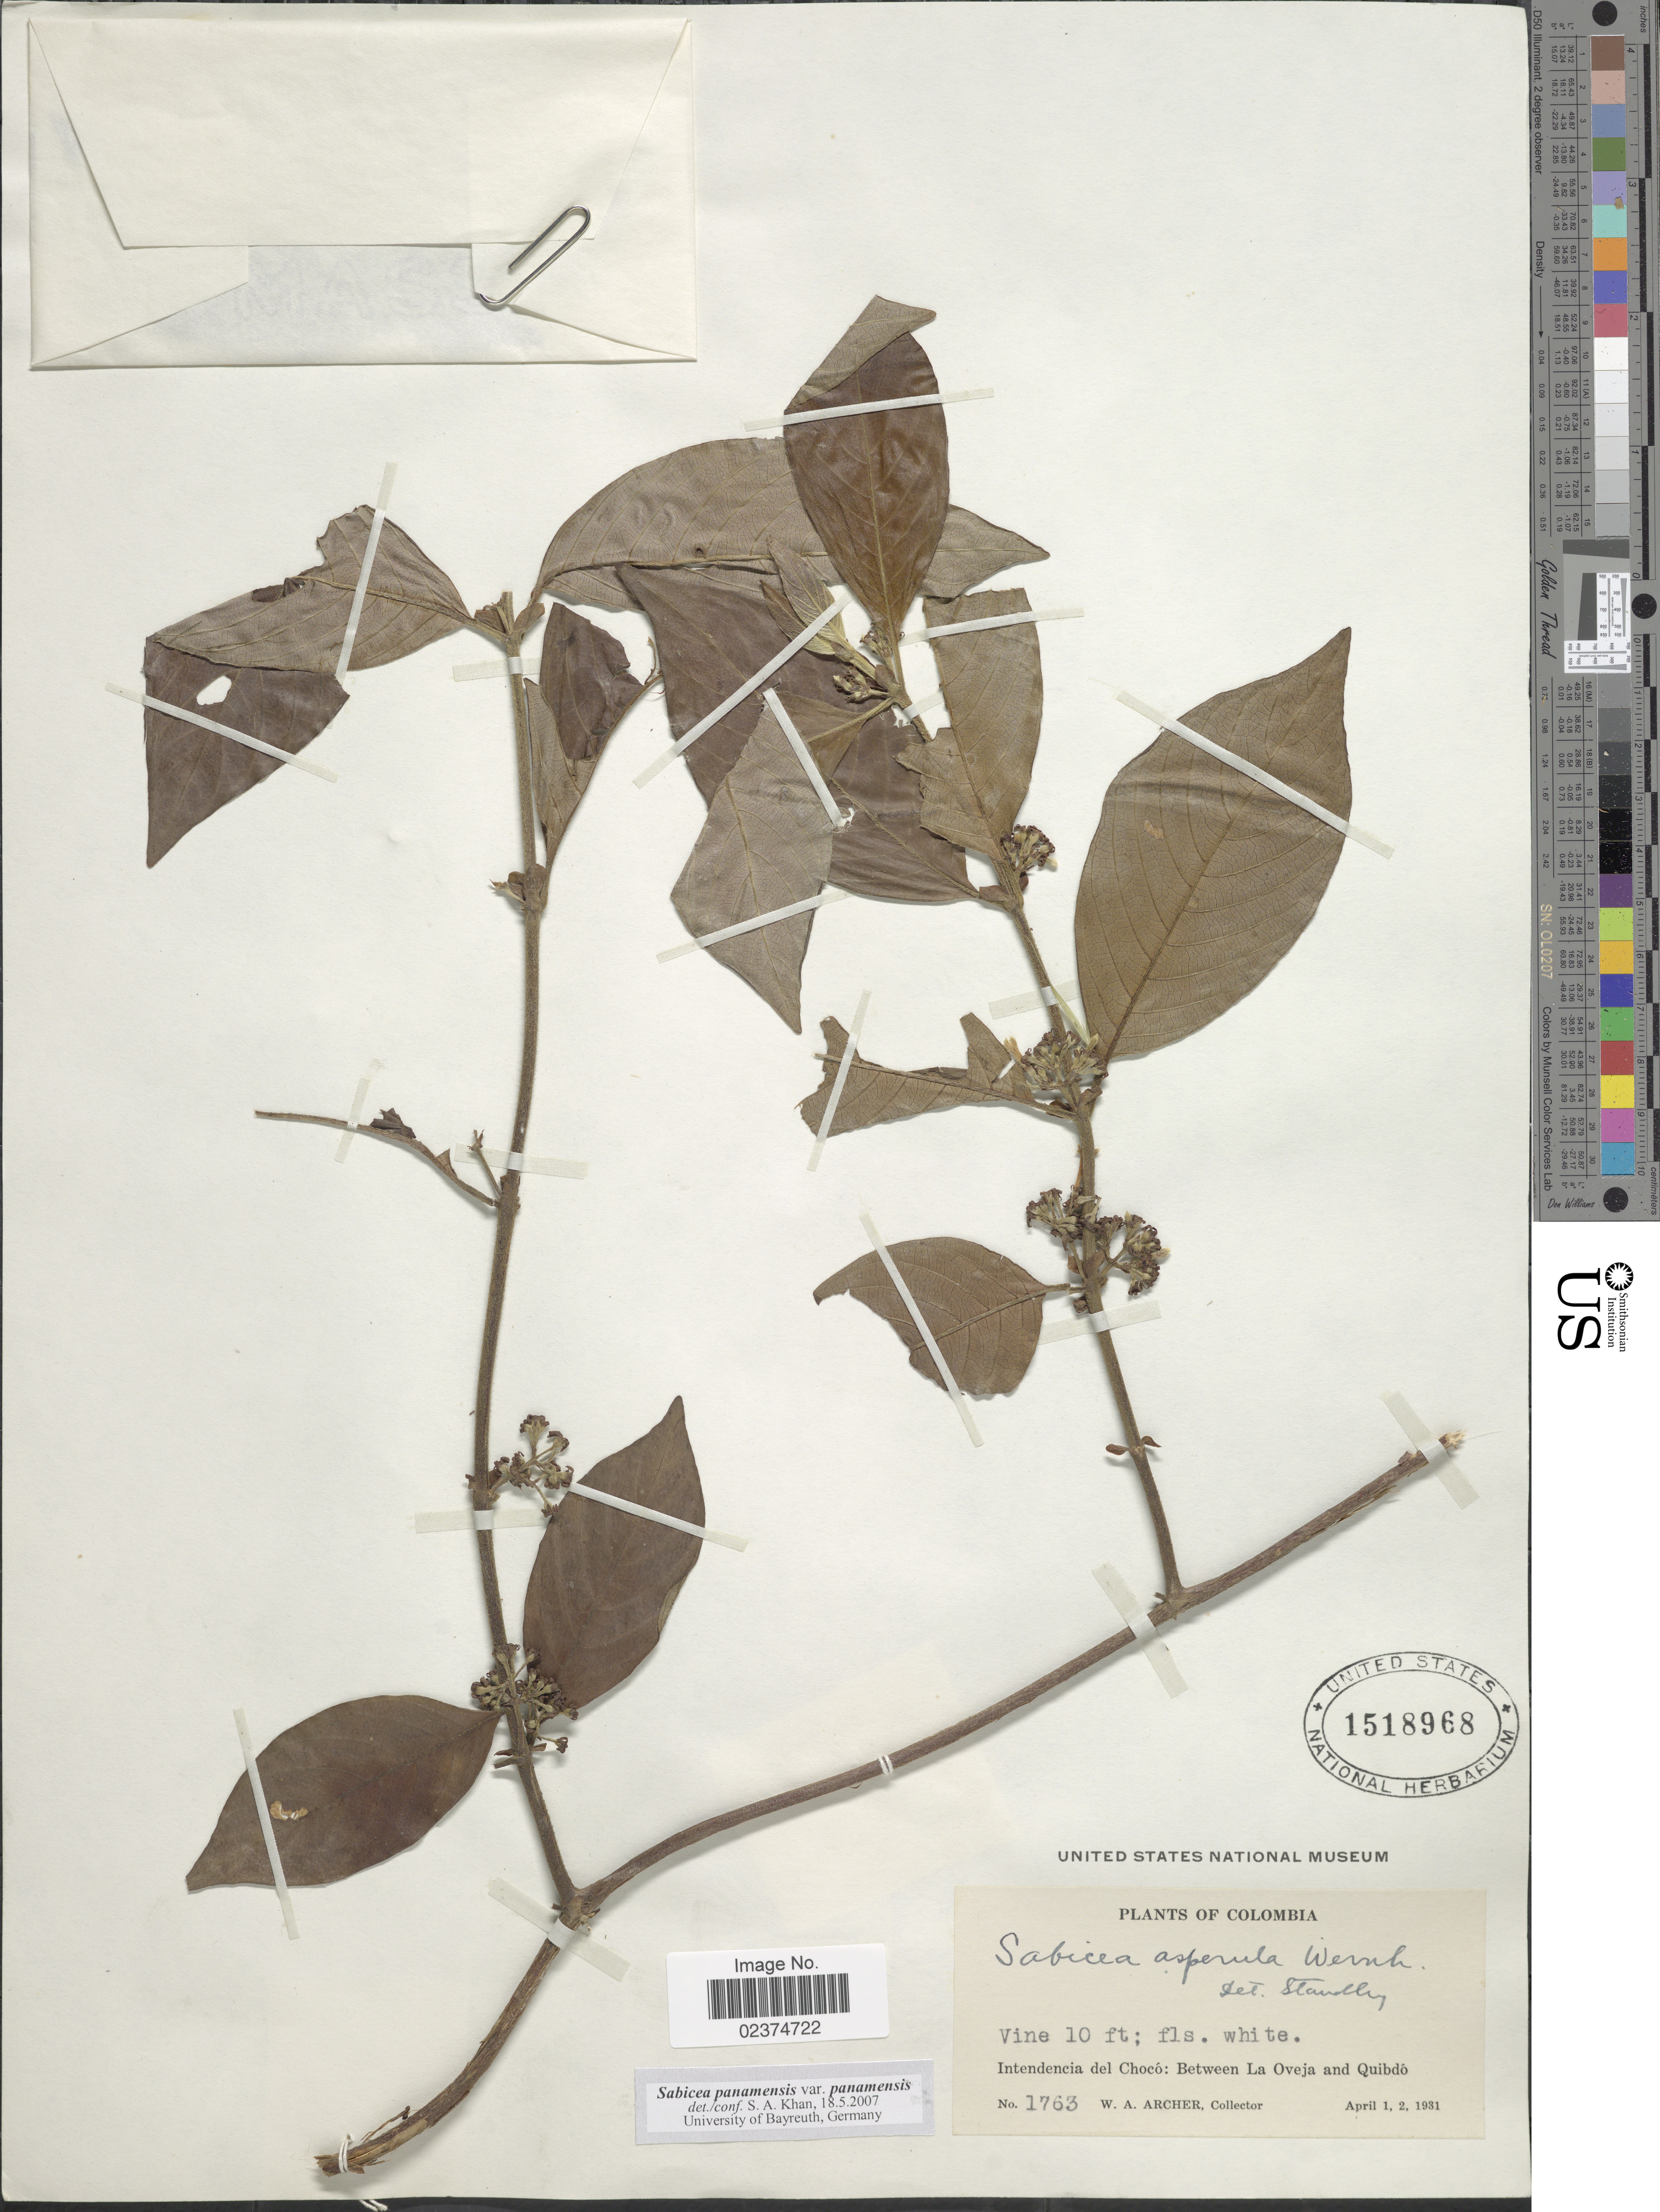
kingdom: Plantae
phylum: Tracheophyta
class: Magnoliopsida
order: Gentianales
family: Rubiaceae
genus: Sabicea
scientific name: Sabicea panamensis var. panamensis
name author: Wernham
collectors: W. A. Archer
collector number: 1763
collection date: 1931-04-01/1931-04-02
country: Colombia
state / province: Chocó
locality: Intendencia del Choco: Between La Oveja and Quibdo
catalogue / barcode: US 1518968